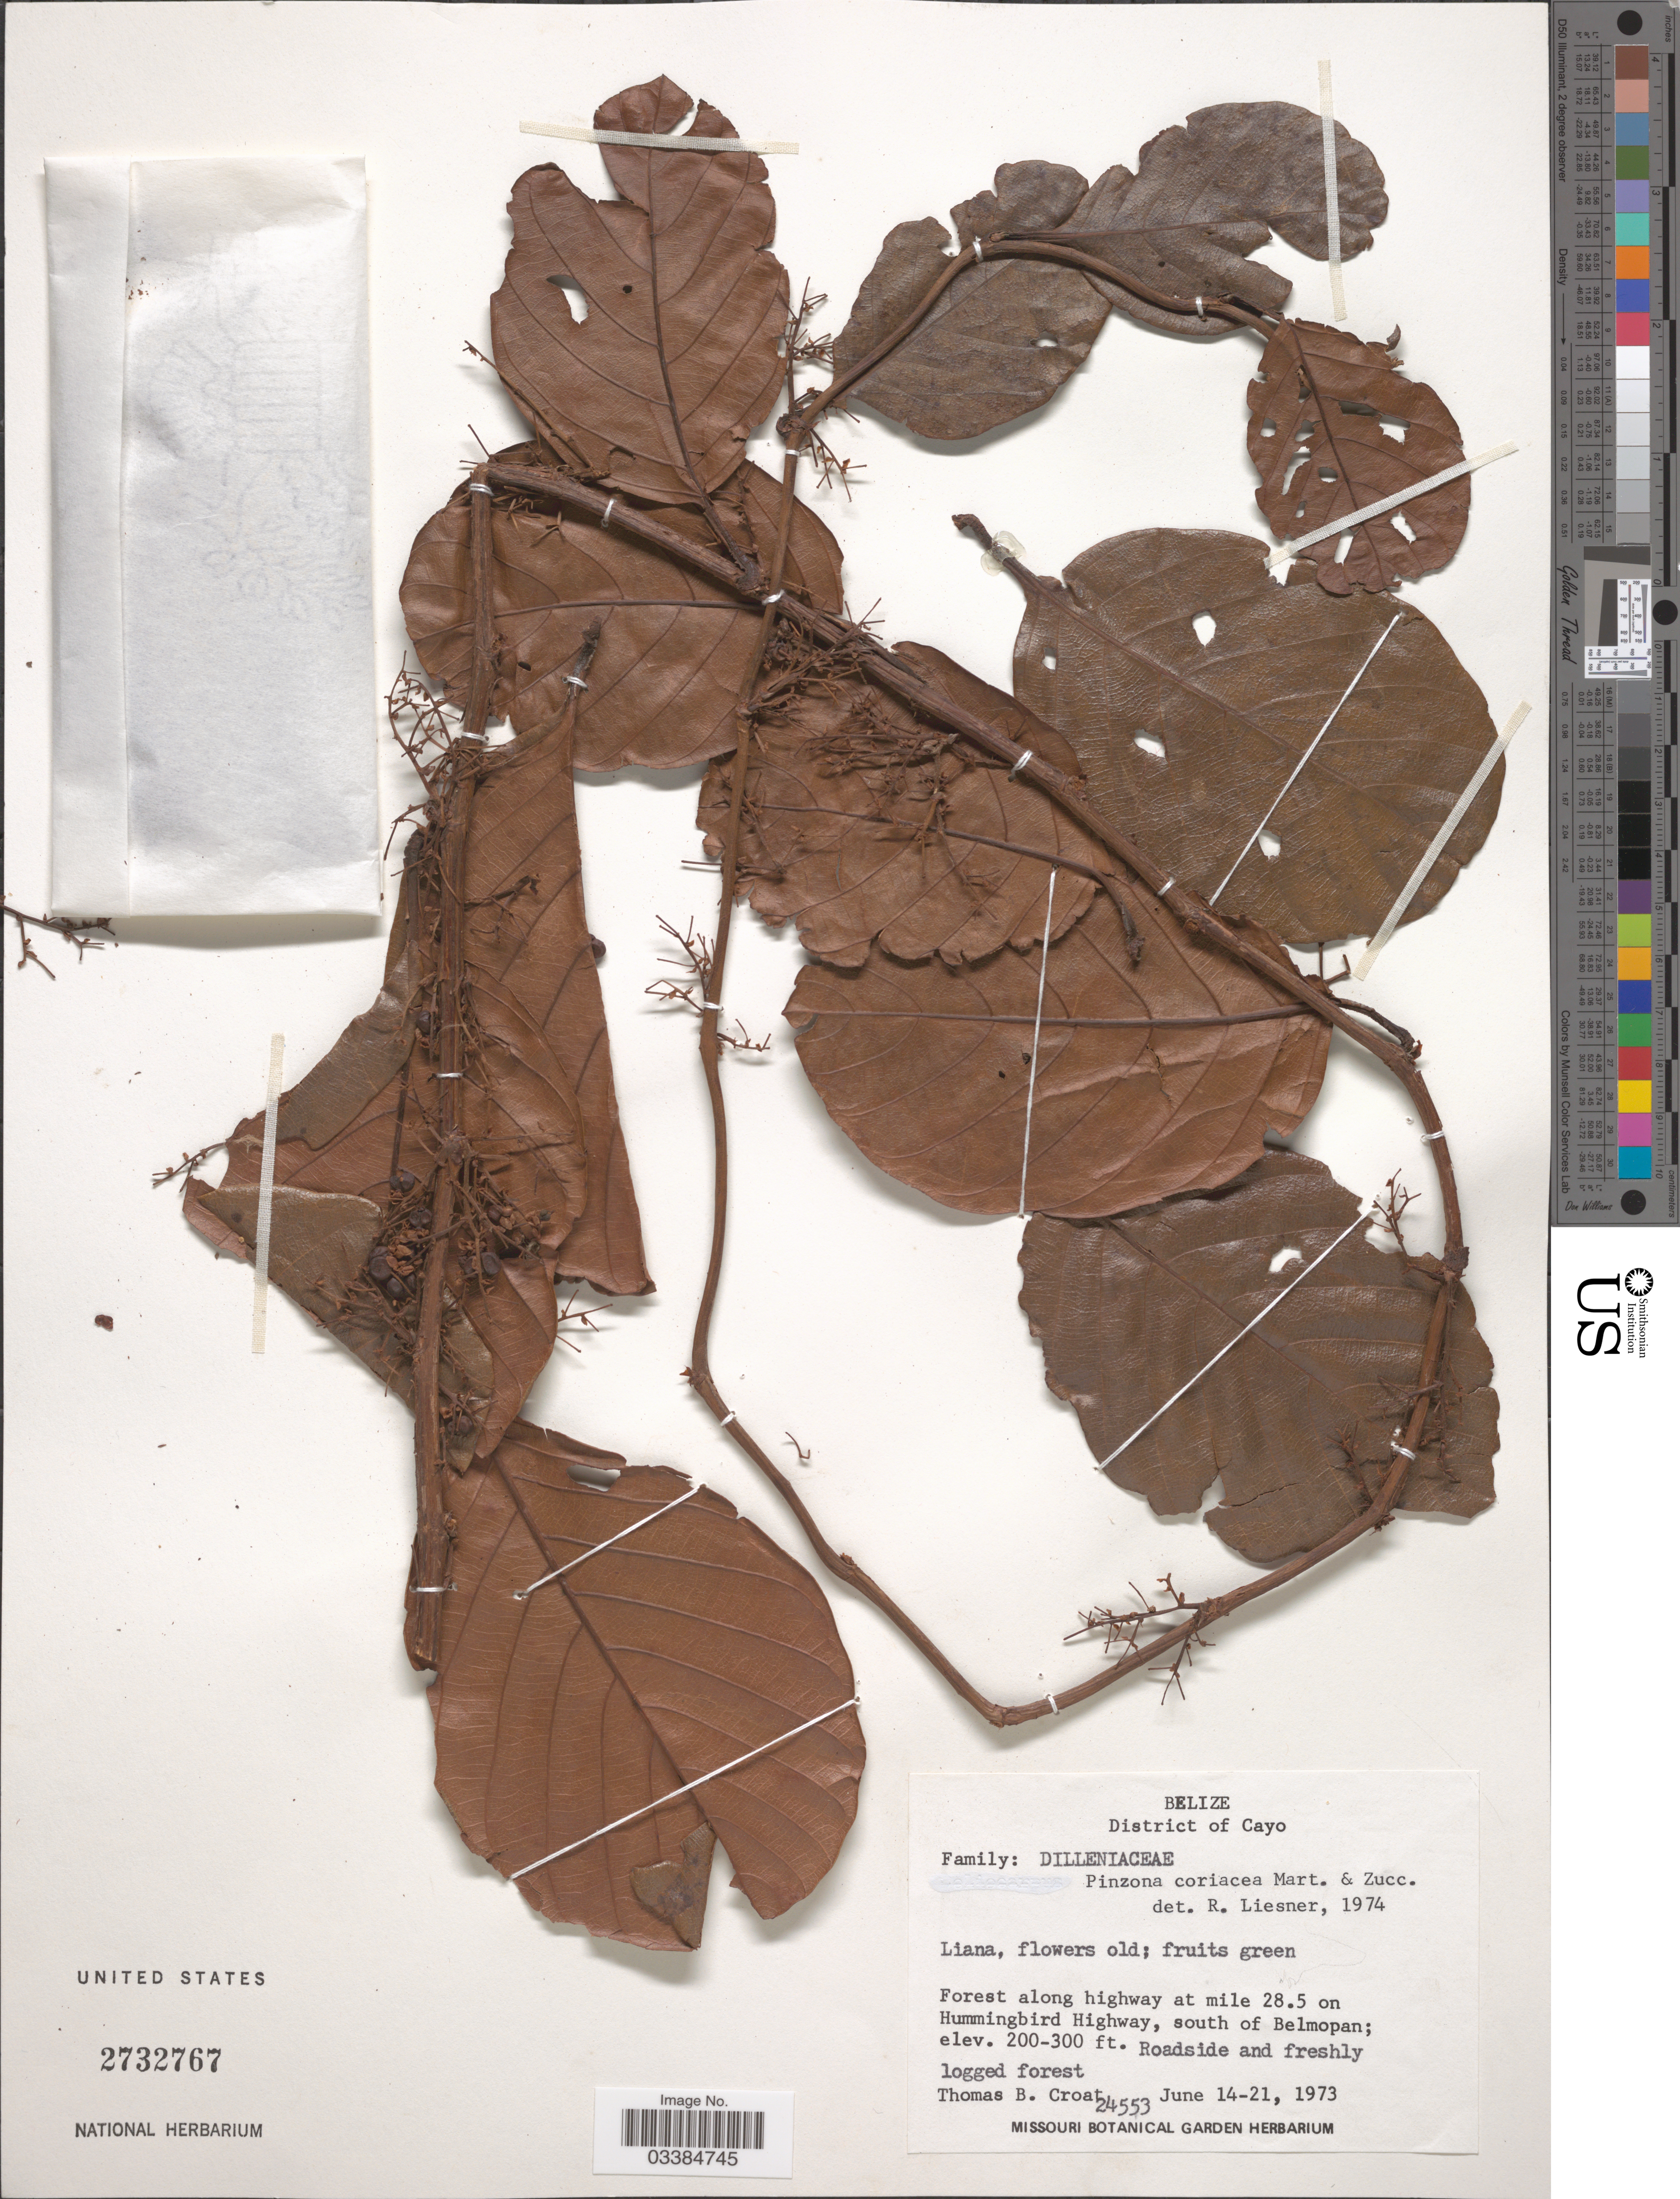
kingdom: Plantae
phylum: Tracheophyta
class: Magnoliopsida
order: Dilleniales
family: Dilleniaceae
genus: Pinzona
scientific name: Pinzona coriacea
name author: Mart. & Zucc.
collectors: T. B. Croat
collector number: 24553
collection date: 1973-06-14/1973-06-21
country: Belize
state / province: Cayo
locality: District of Cayo. Forest along highway at mile 28.5 on Hummingbird Highway, south of Belmopan.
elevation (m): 61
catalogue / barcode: US 2732767